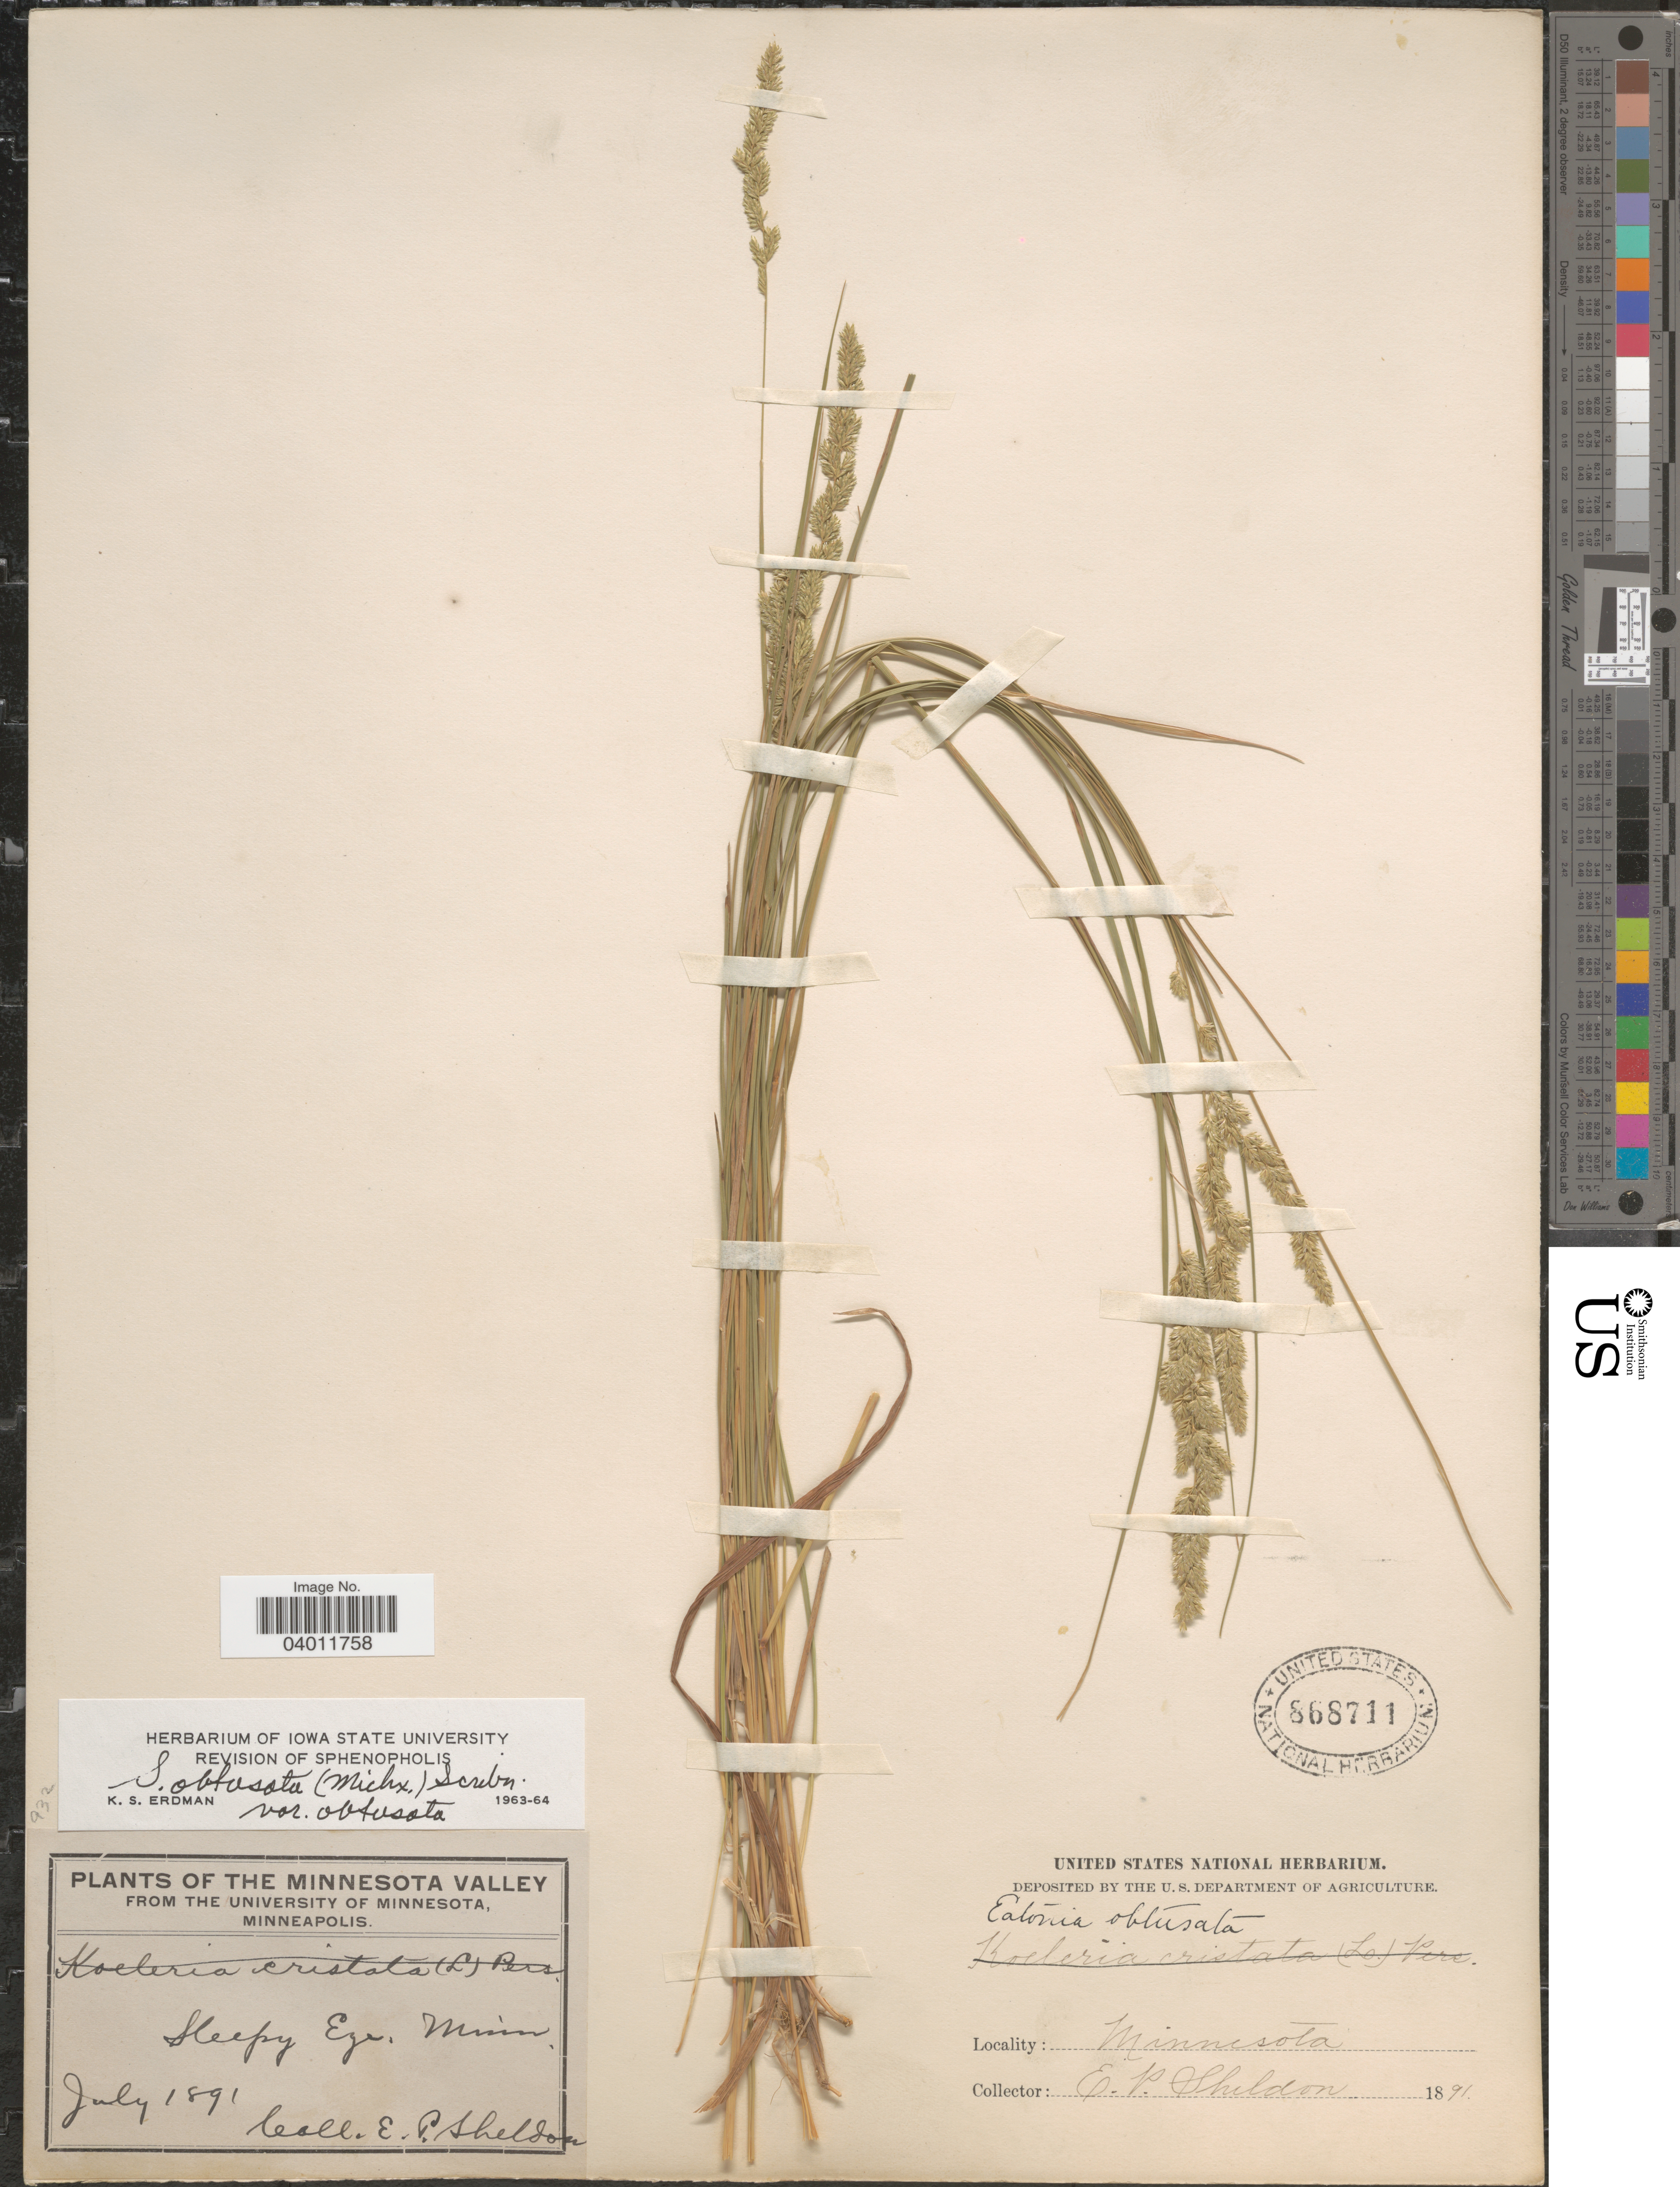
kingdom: Plantae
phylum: Tracheophyta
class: Liliopsida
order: Poales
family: Poaceae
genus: Sphenopholis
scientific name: Sphenopholis obtusata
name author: (Michx.) Scribn.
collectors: E. P. Sheldon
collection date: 1891-07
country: United States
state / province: Minnesota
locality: Minnesota Valley. Sleepy Eye.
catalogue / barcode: US 868711